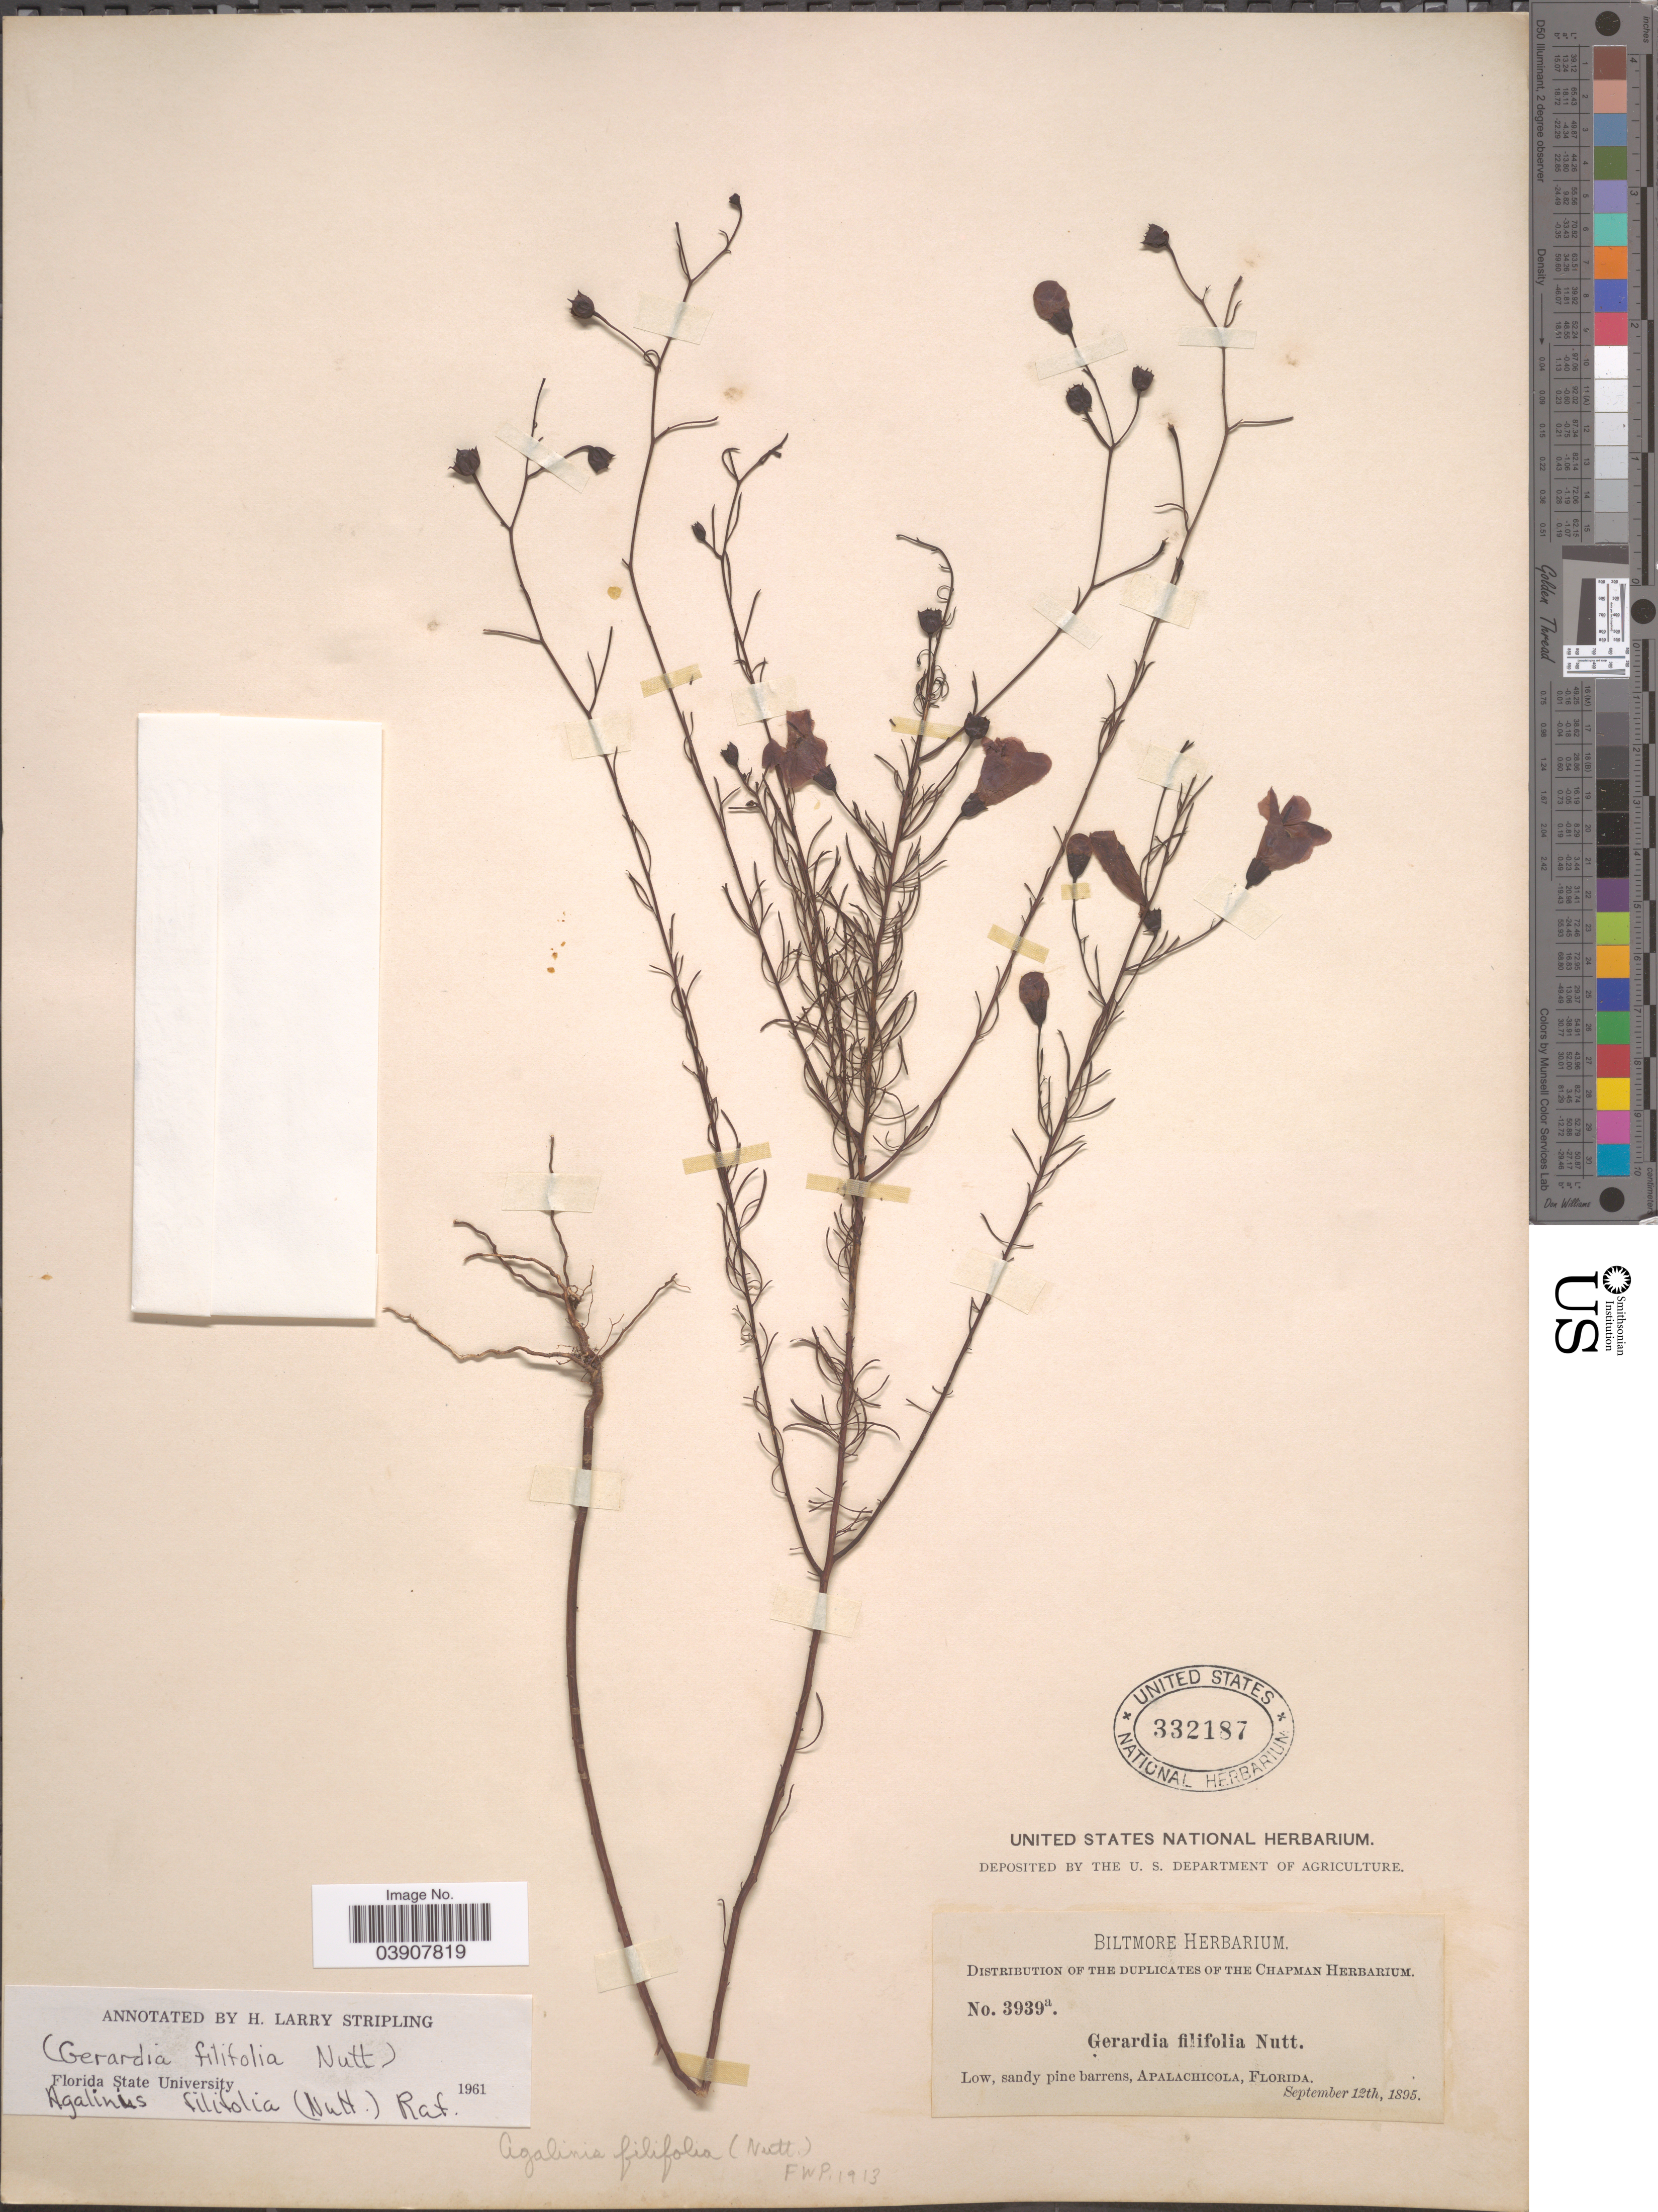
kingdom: Plantae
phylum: Tracheophyta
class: Magnoliopsida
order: Lamiales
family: Orobanchaceae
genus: Agalinis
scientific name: Agalinis filifolia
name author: Raf.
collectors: ex herb. Biltmore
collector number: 3939a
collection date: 1895-09-12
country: United States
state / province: Florida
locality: Apalachicola.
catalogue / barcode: US 332187